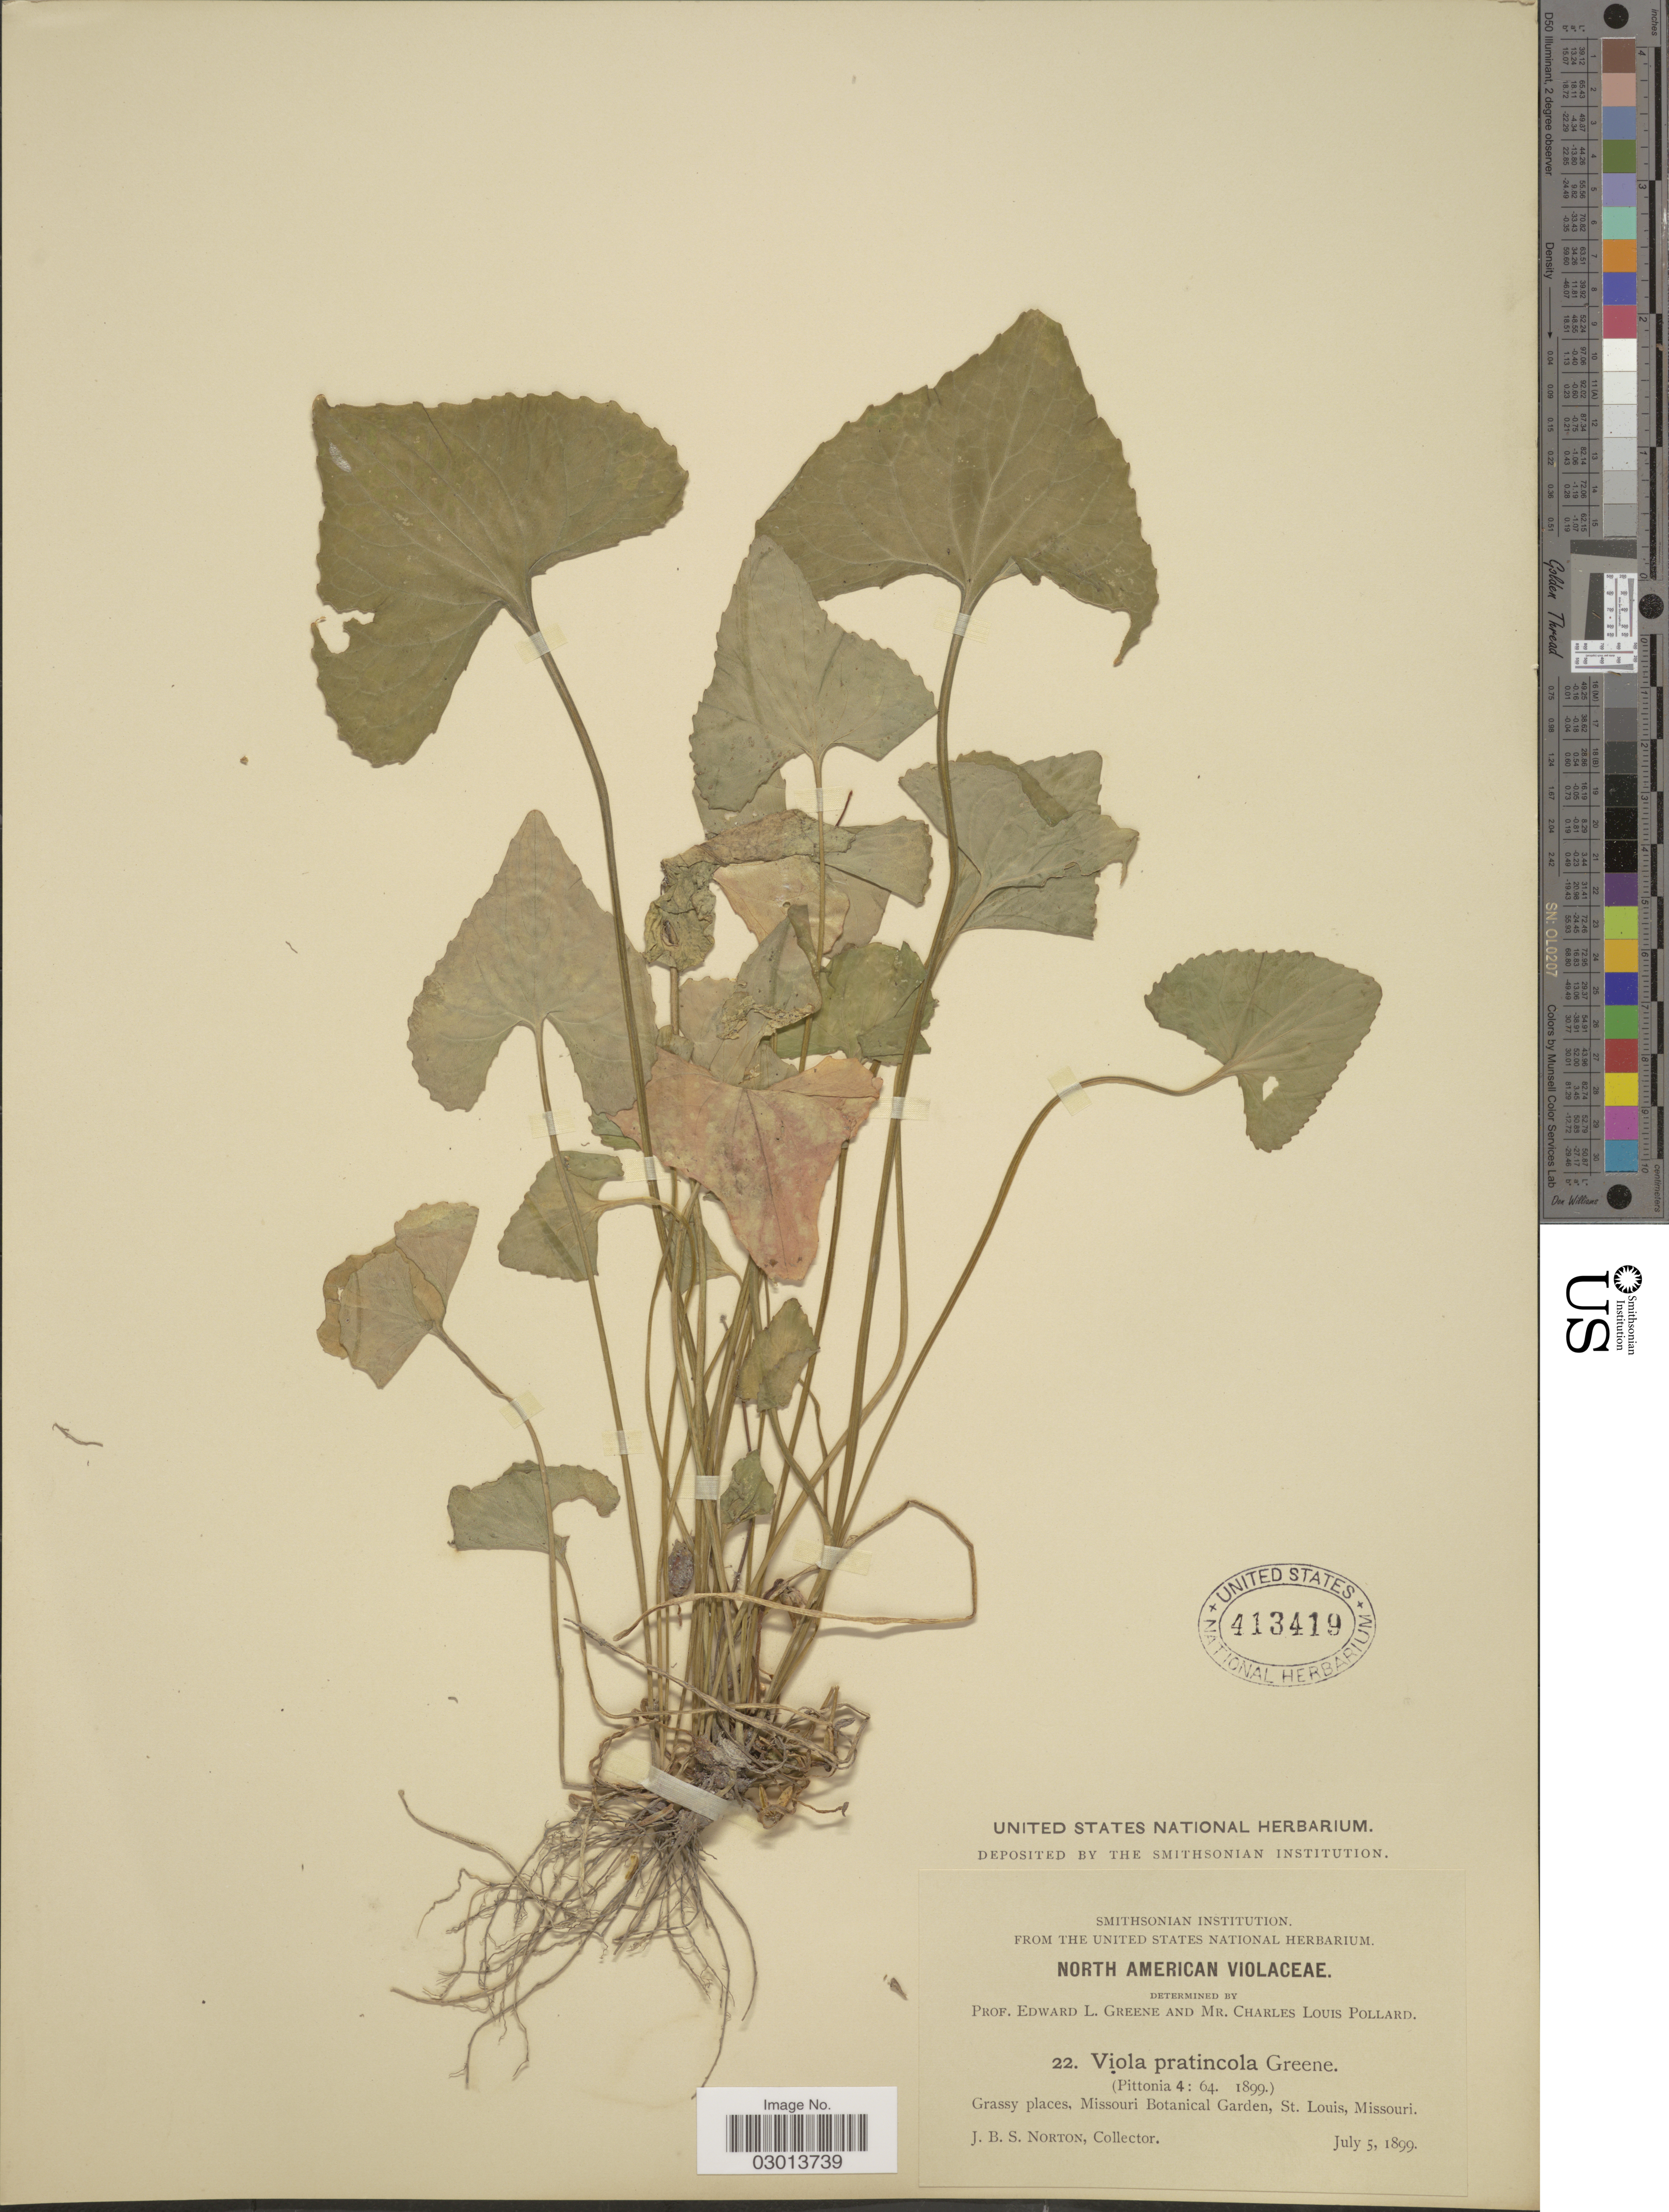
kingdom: Plantae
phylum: Tracheophyta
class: Magnoliopsida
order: Malpighiales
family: Violaceae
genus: Viola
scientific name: Viola pratincola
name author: Greene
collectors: J. B. S. Norton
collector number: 22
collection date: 1899-07-05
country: United States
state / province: Missouri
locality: Missouri Botanical Garden. St. Louis.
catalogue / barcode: US 413419